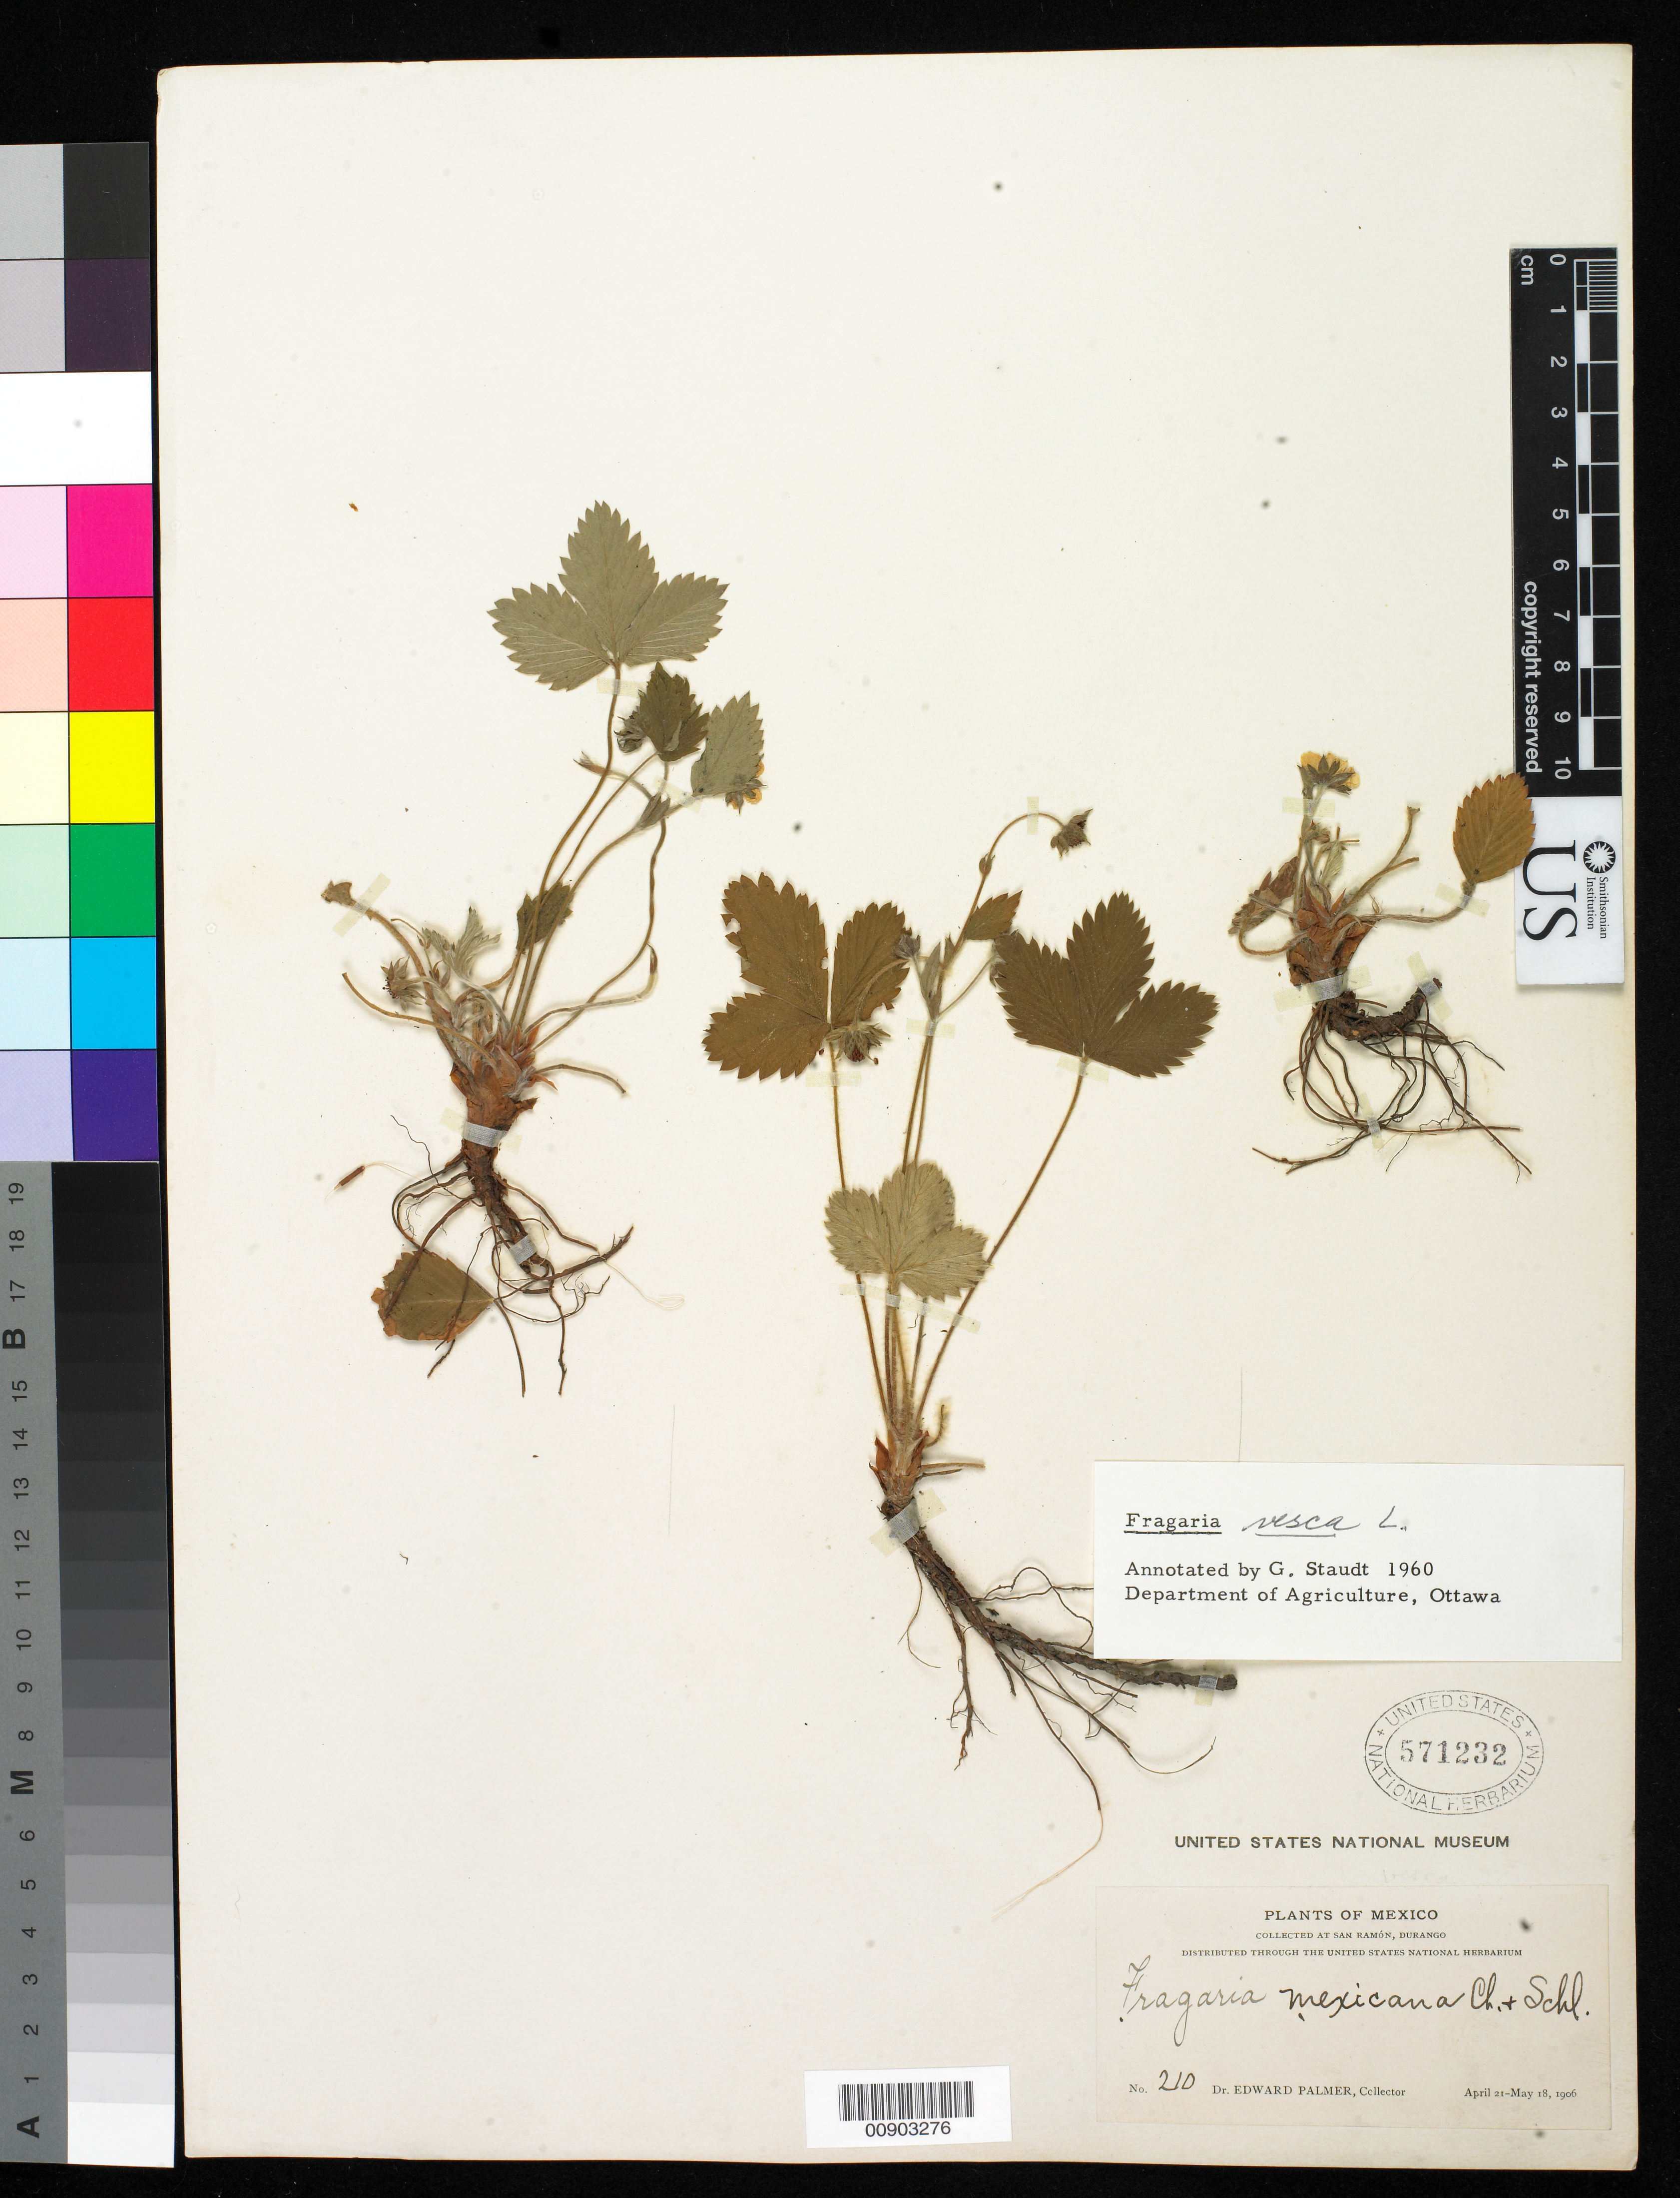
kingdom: Plantae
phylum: Tracheophyta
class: Magnoliopsida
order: Rosales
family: Rosaceae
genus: Fragaria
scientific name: Fragaria vesca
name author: L.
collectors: E. Palmer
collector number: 210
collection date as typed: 21 Apr 1906 to 18 May 1906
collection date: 1906-04-21/1906-05-18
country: Mexico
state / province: Durango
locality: San Ramón, Durango.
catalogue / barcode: US 571232